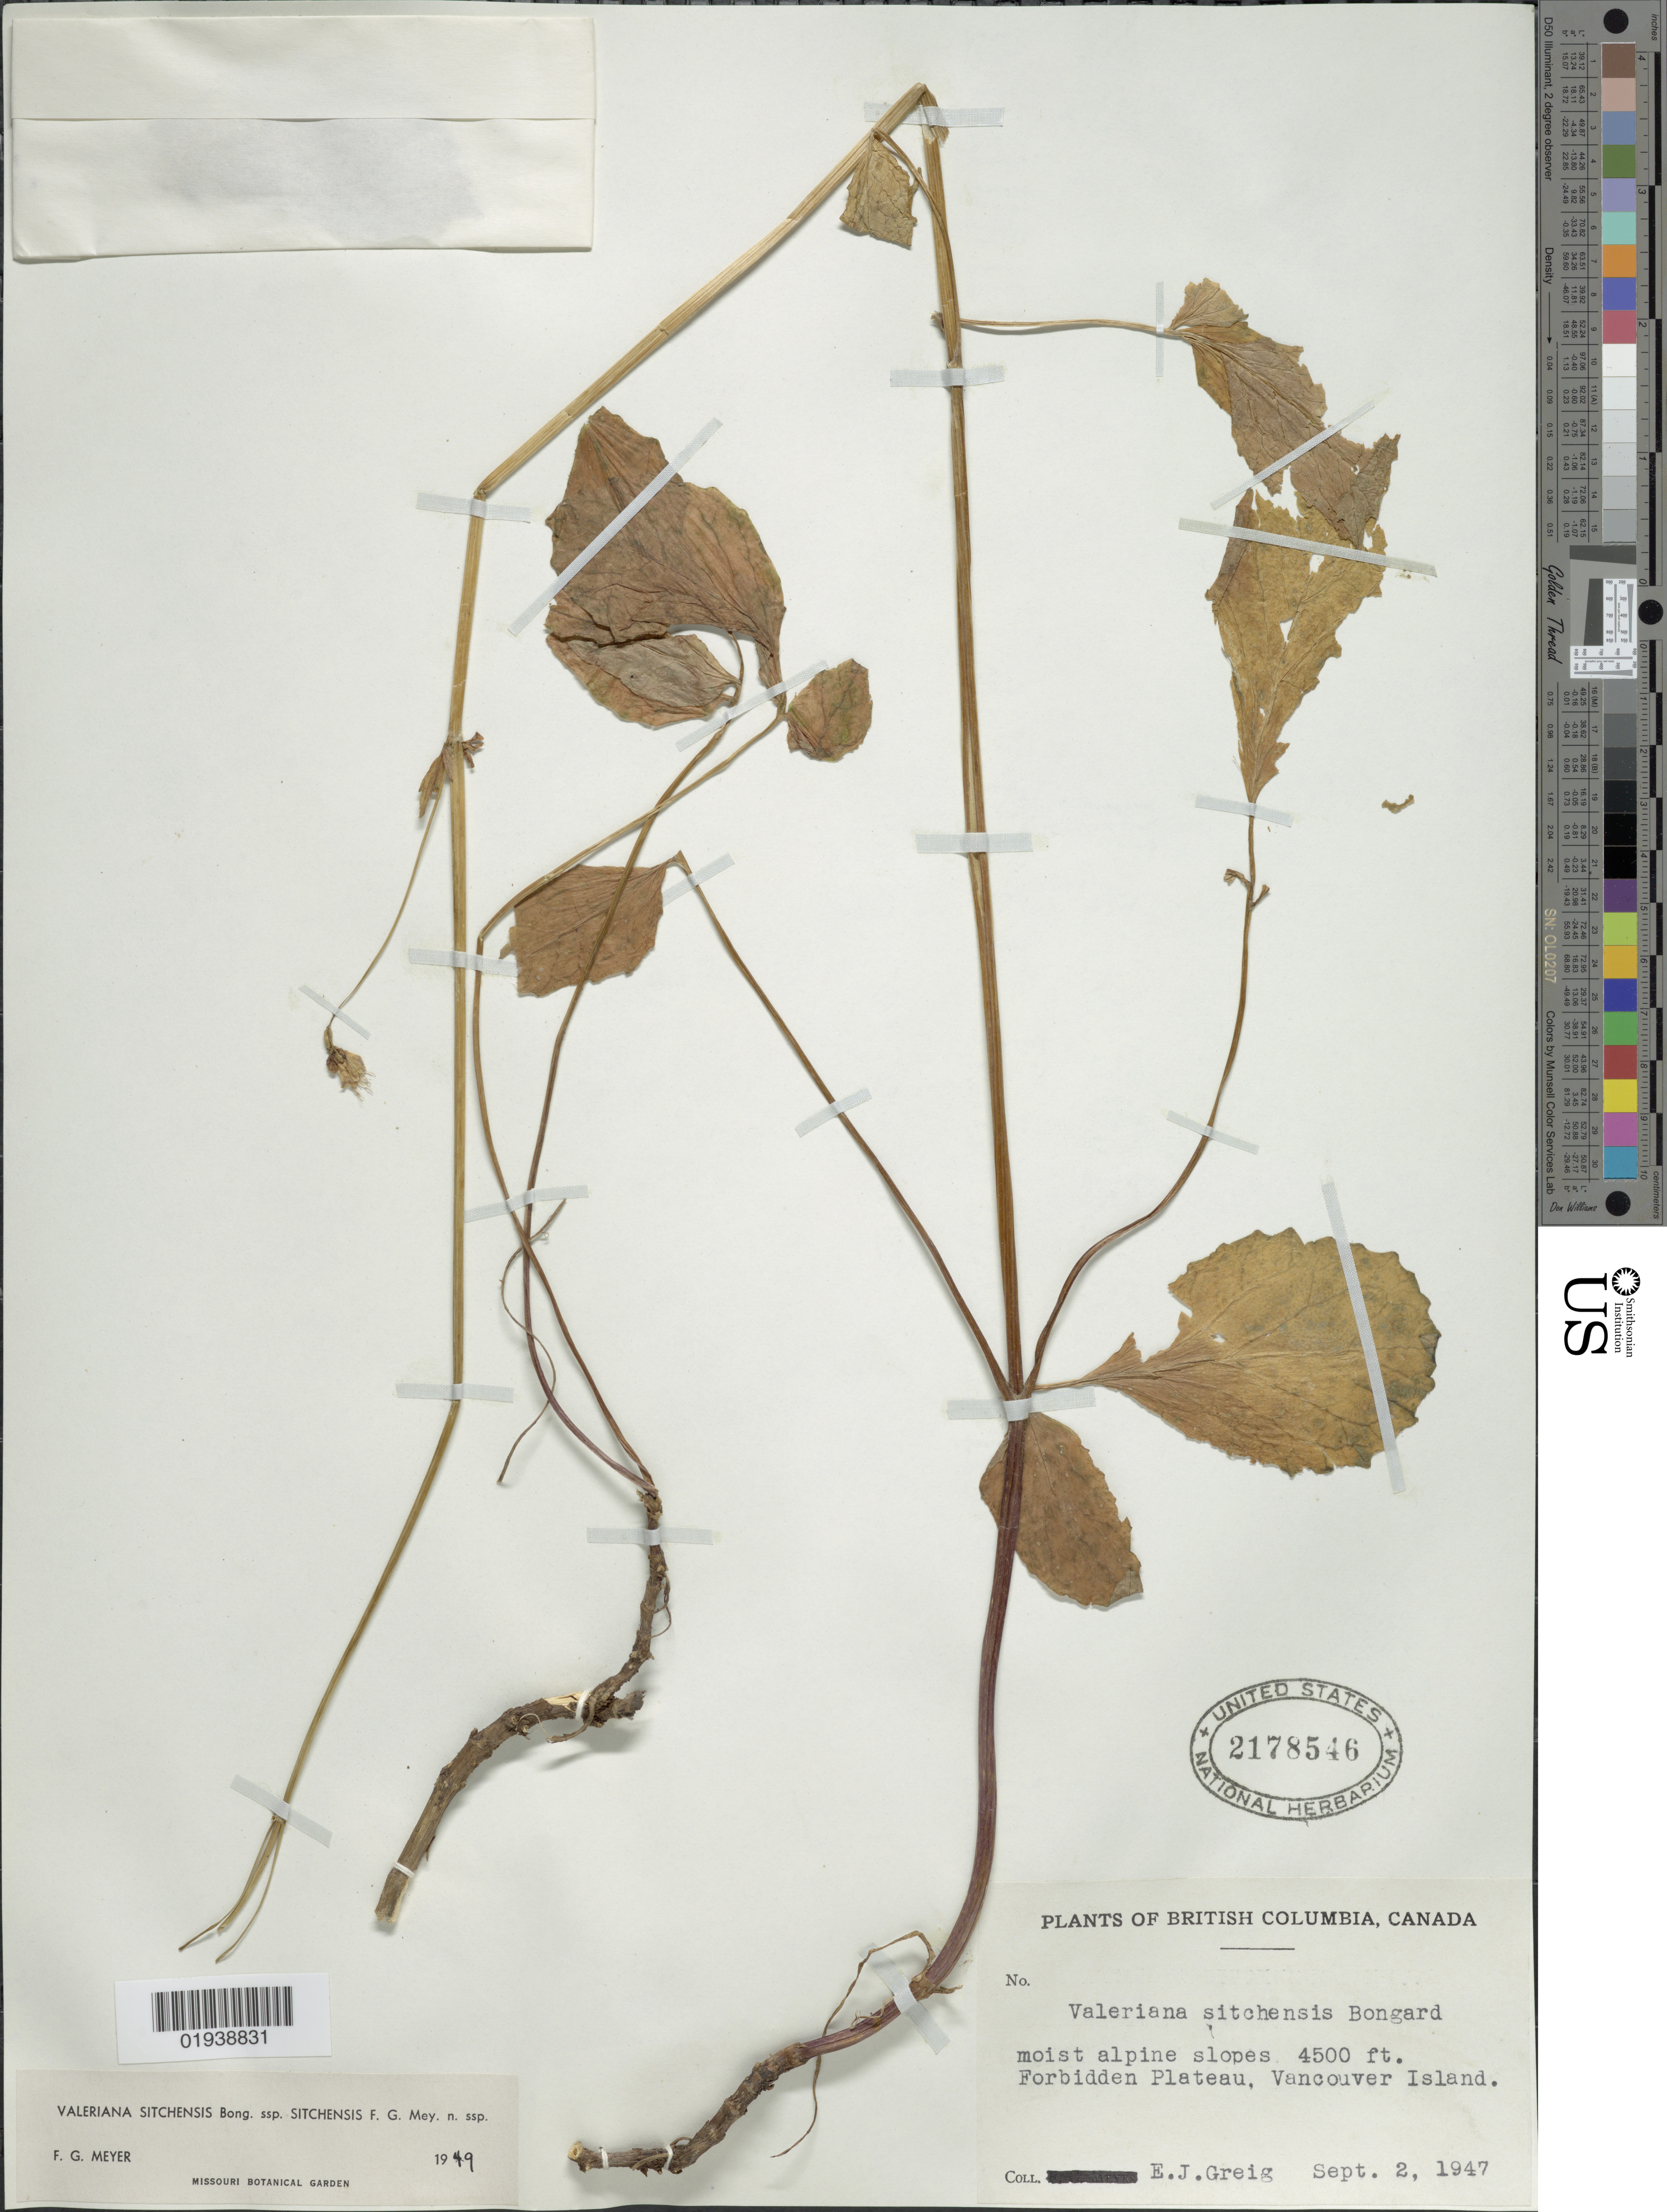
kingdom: Plantae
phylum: Tracheophyta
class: Magnoliopsida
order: Dipsacales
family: Caprifoliaceae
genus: Valeriana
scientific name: Valeriana sitchensis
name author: Bong.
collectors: E. Greig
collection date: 1947-09-02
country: Canada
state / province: British Columbia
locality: Forbidden Plateau, Vancouver Island.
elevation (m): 1372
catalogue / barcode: US 2178546